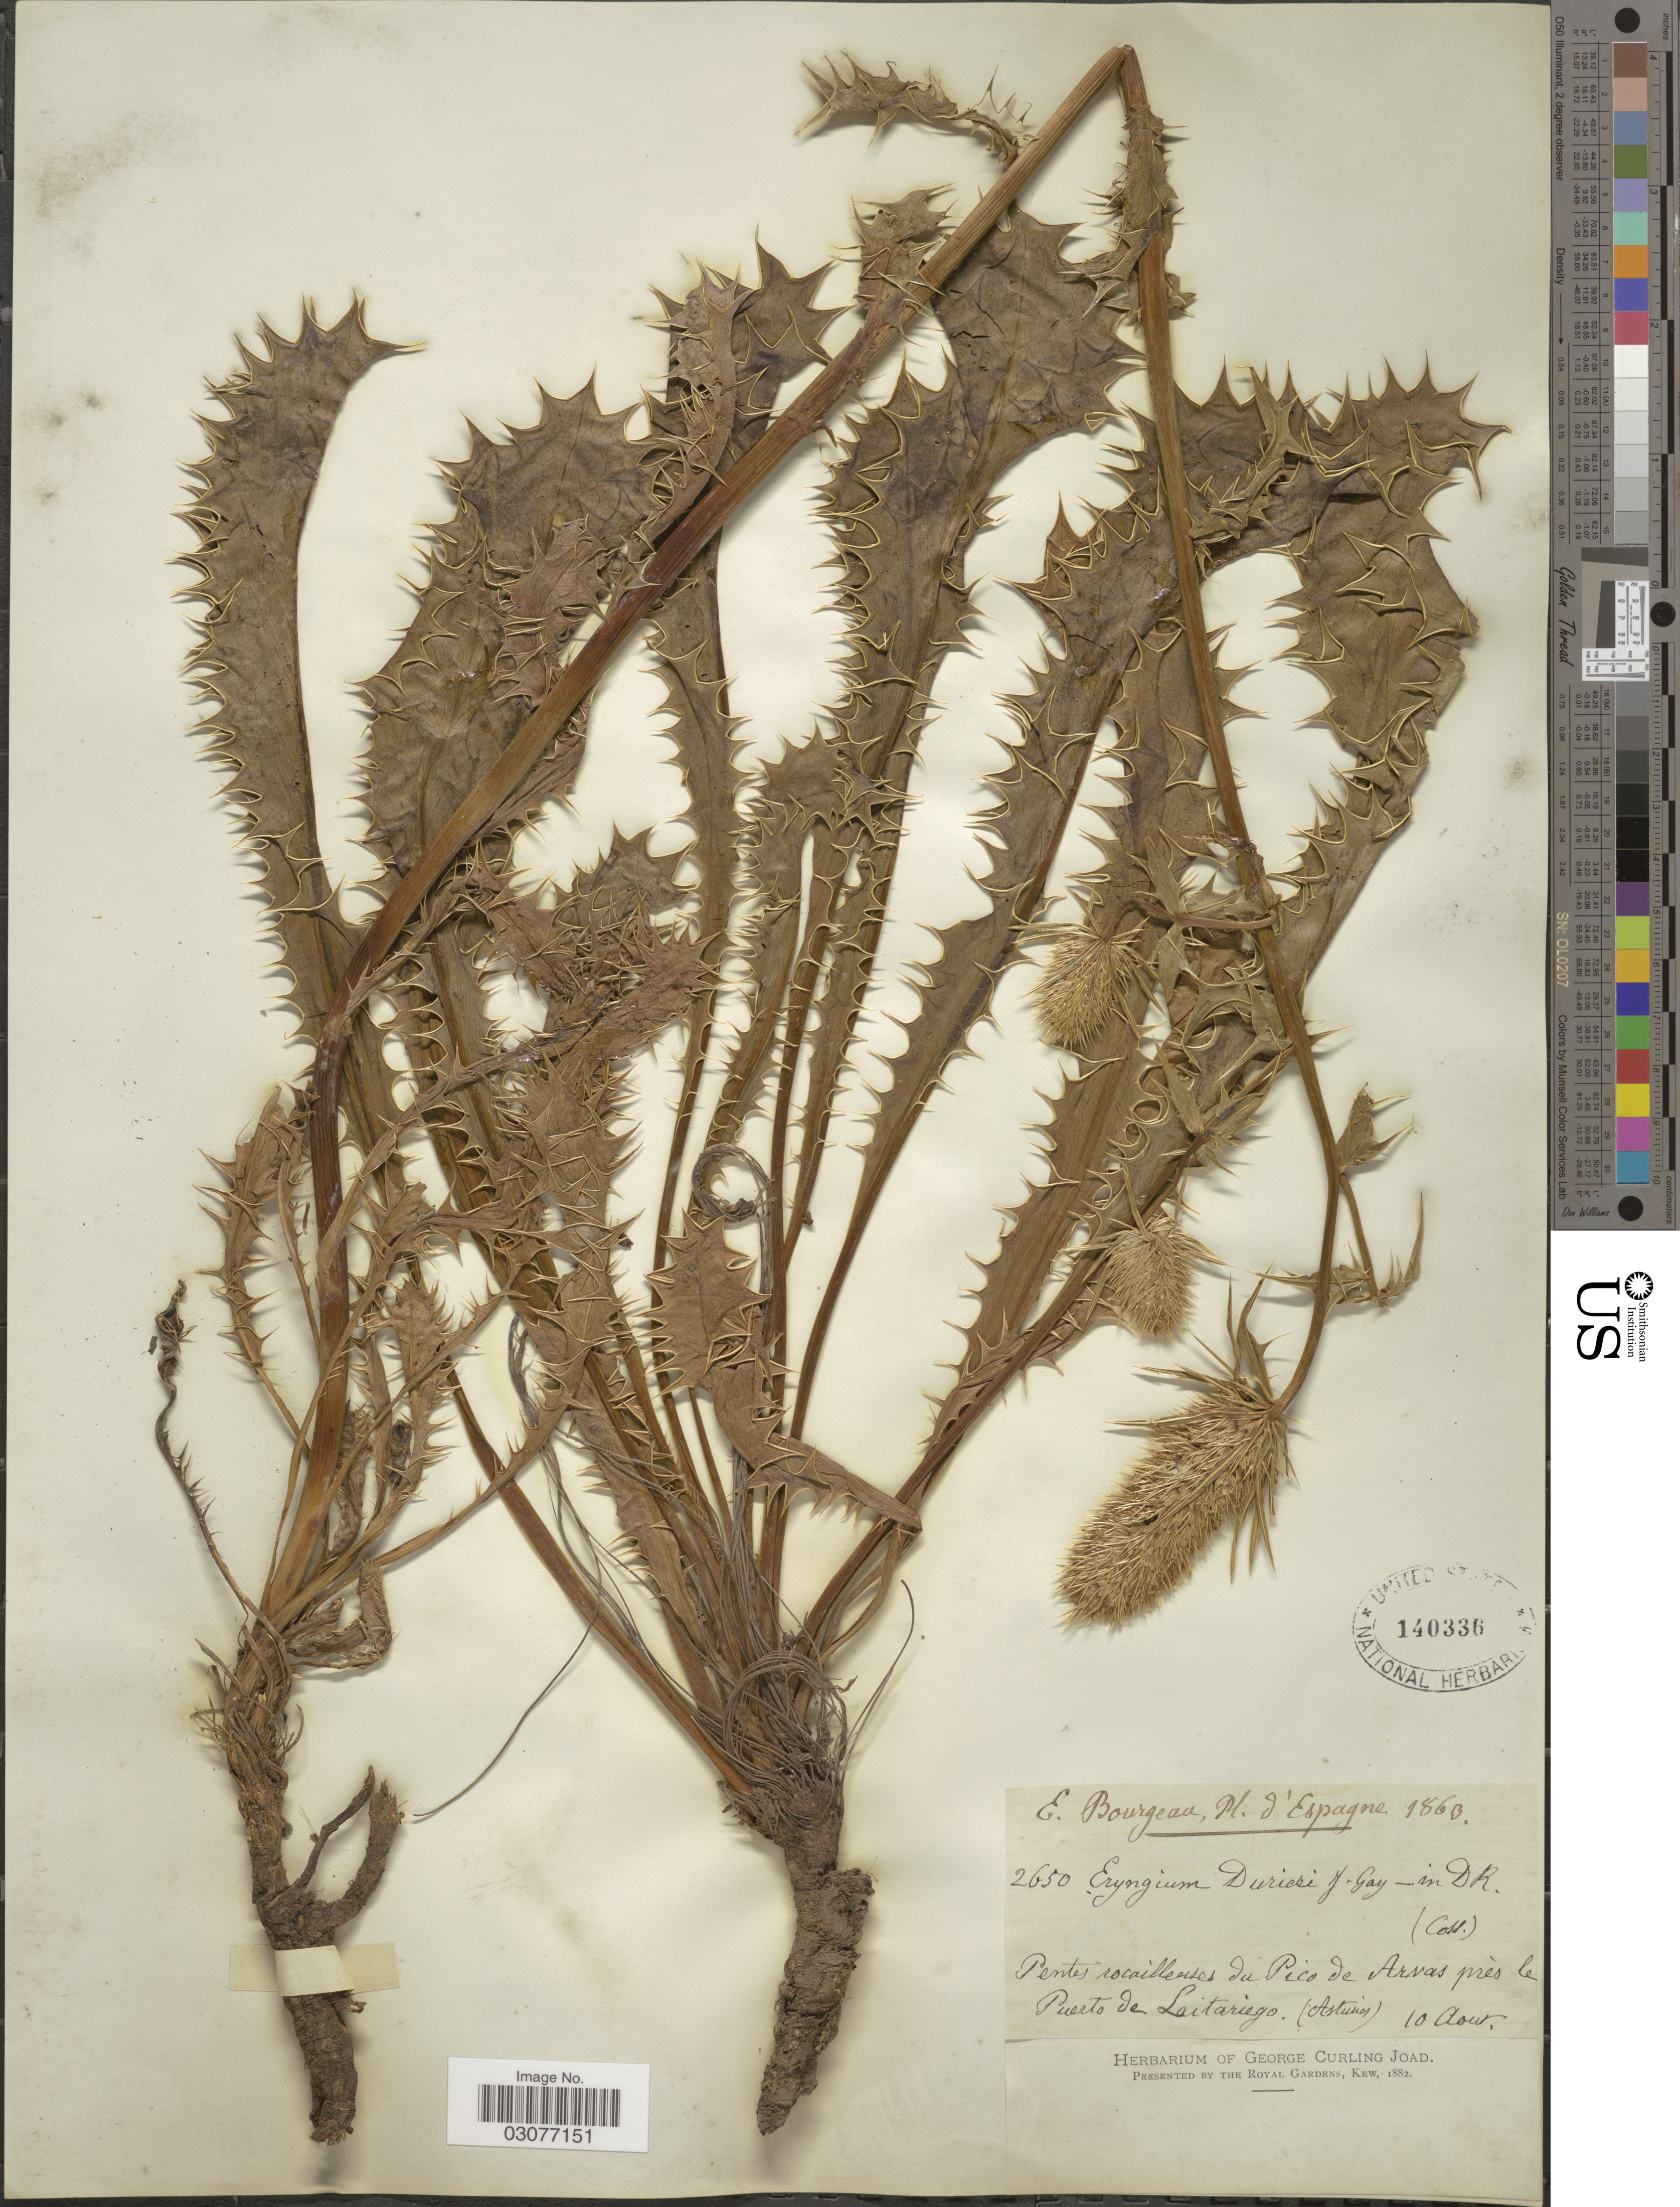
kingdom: Plantae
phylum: Tracheophyta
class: Magnoliopsida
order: Apiales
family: Apiaceae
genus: Eryngium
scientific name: Eryngium duriaei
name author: J. Gay ex Boiss.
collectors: E. Bourgeau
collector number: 2650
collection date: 1863-08-10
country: Spain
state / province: Principado de Asturias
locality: Espagne. Pentes rocailleuses du Pico de Arvas près le Puerto de Laitariego (Asturias).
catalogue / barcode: US 140336